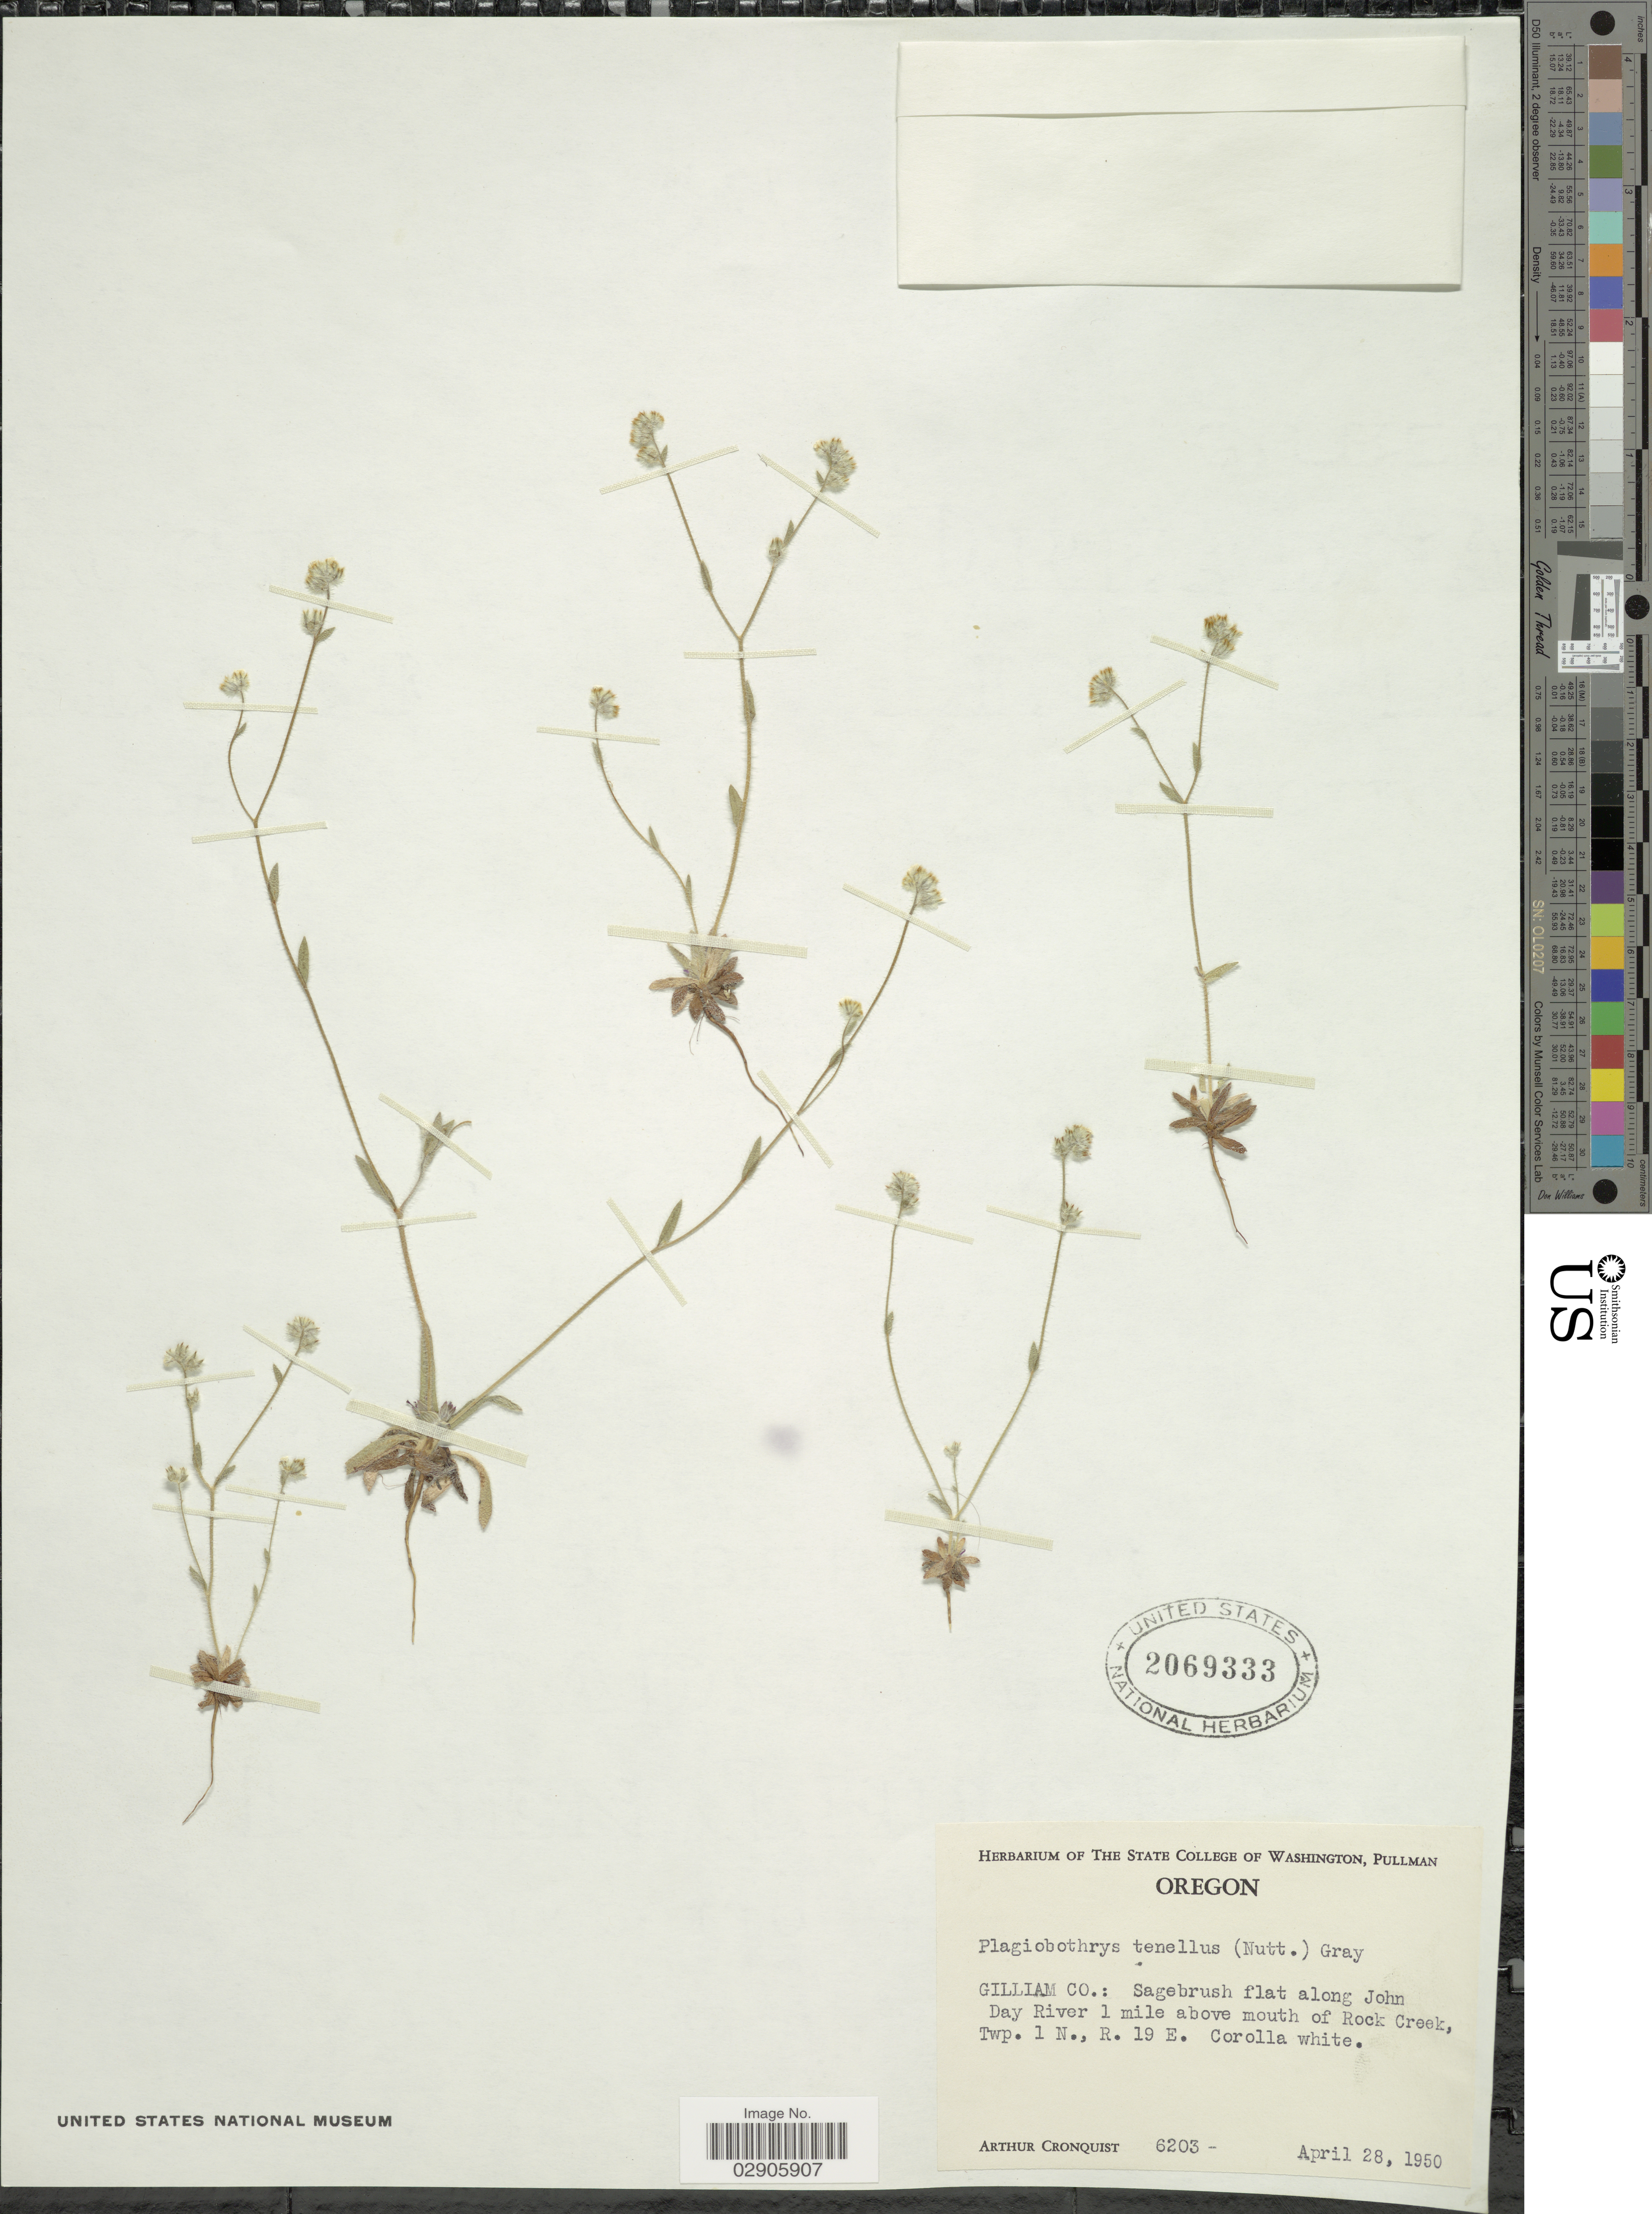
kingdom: Plantae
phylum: Tracheophyta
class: Magnoliopsida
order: Boraginales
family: Boraginaceae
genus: Plagiobothrys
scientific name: Plagiobothrys tenellus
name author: (Nutt.) A. Gray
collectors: A. J. Cronquist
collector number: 6203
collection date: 1950-04-28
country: United States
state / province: Oregon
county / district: Gilliam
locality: Gilliam Co.: Sagebrush flat along John Day River 1 mile above mouth of Rock Creek, Twp. 1 N., R. 19 E.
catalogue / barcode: US 2069333